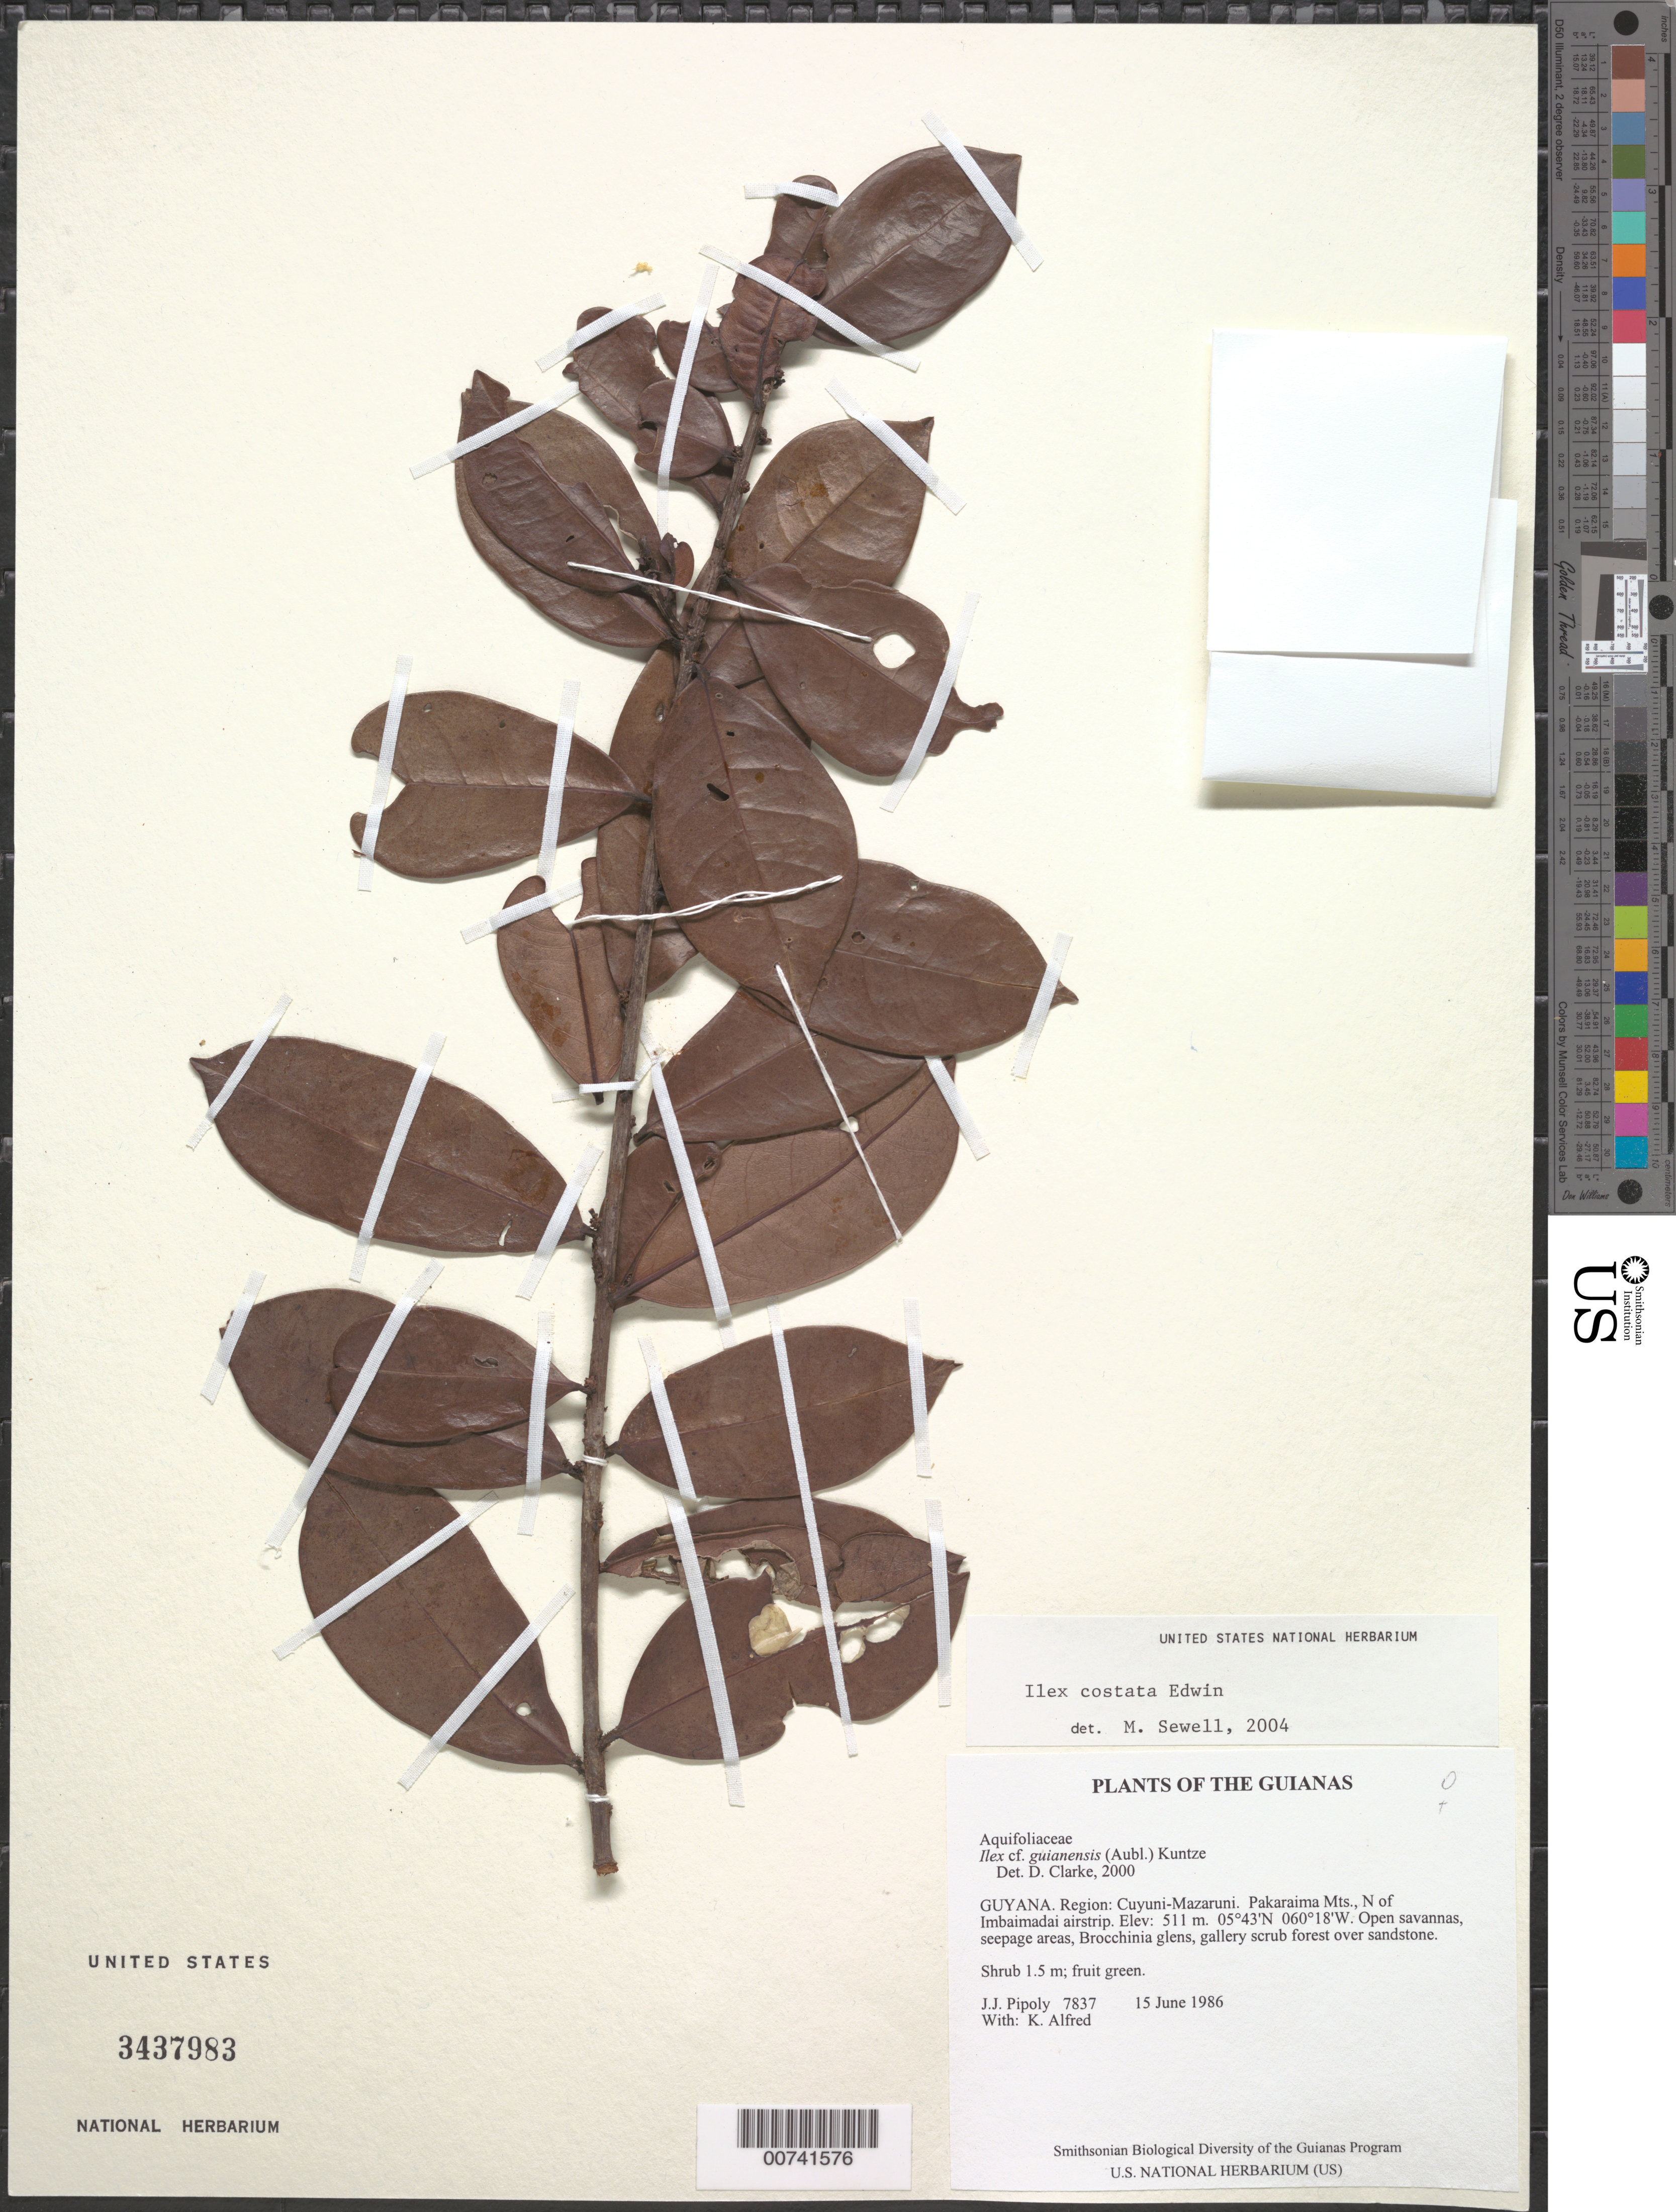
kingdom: Plantae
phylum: Tracheophyta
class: Magnoliopsida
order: Aquifoliales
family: Aquifoliaceae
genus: Ilex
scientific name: Ilex daphnogenea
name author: Reissek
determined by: Barriera, Gabrielle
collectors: J. J. Pipoly & K. Alfred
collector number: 7837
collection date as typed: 15 June 1986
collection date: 1986-06-15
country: Guyana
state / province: Cuyuni-Mazaruni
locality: Pakaraima Mts., N of Imbaimadai airstrip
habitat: Open savannas, seepage areas, Brocchinia glens, gallery scrub forest over sandstone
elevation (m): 511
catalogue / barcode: US 3437983